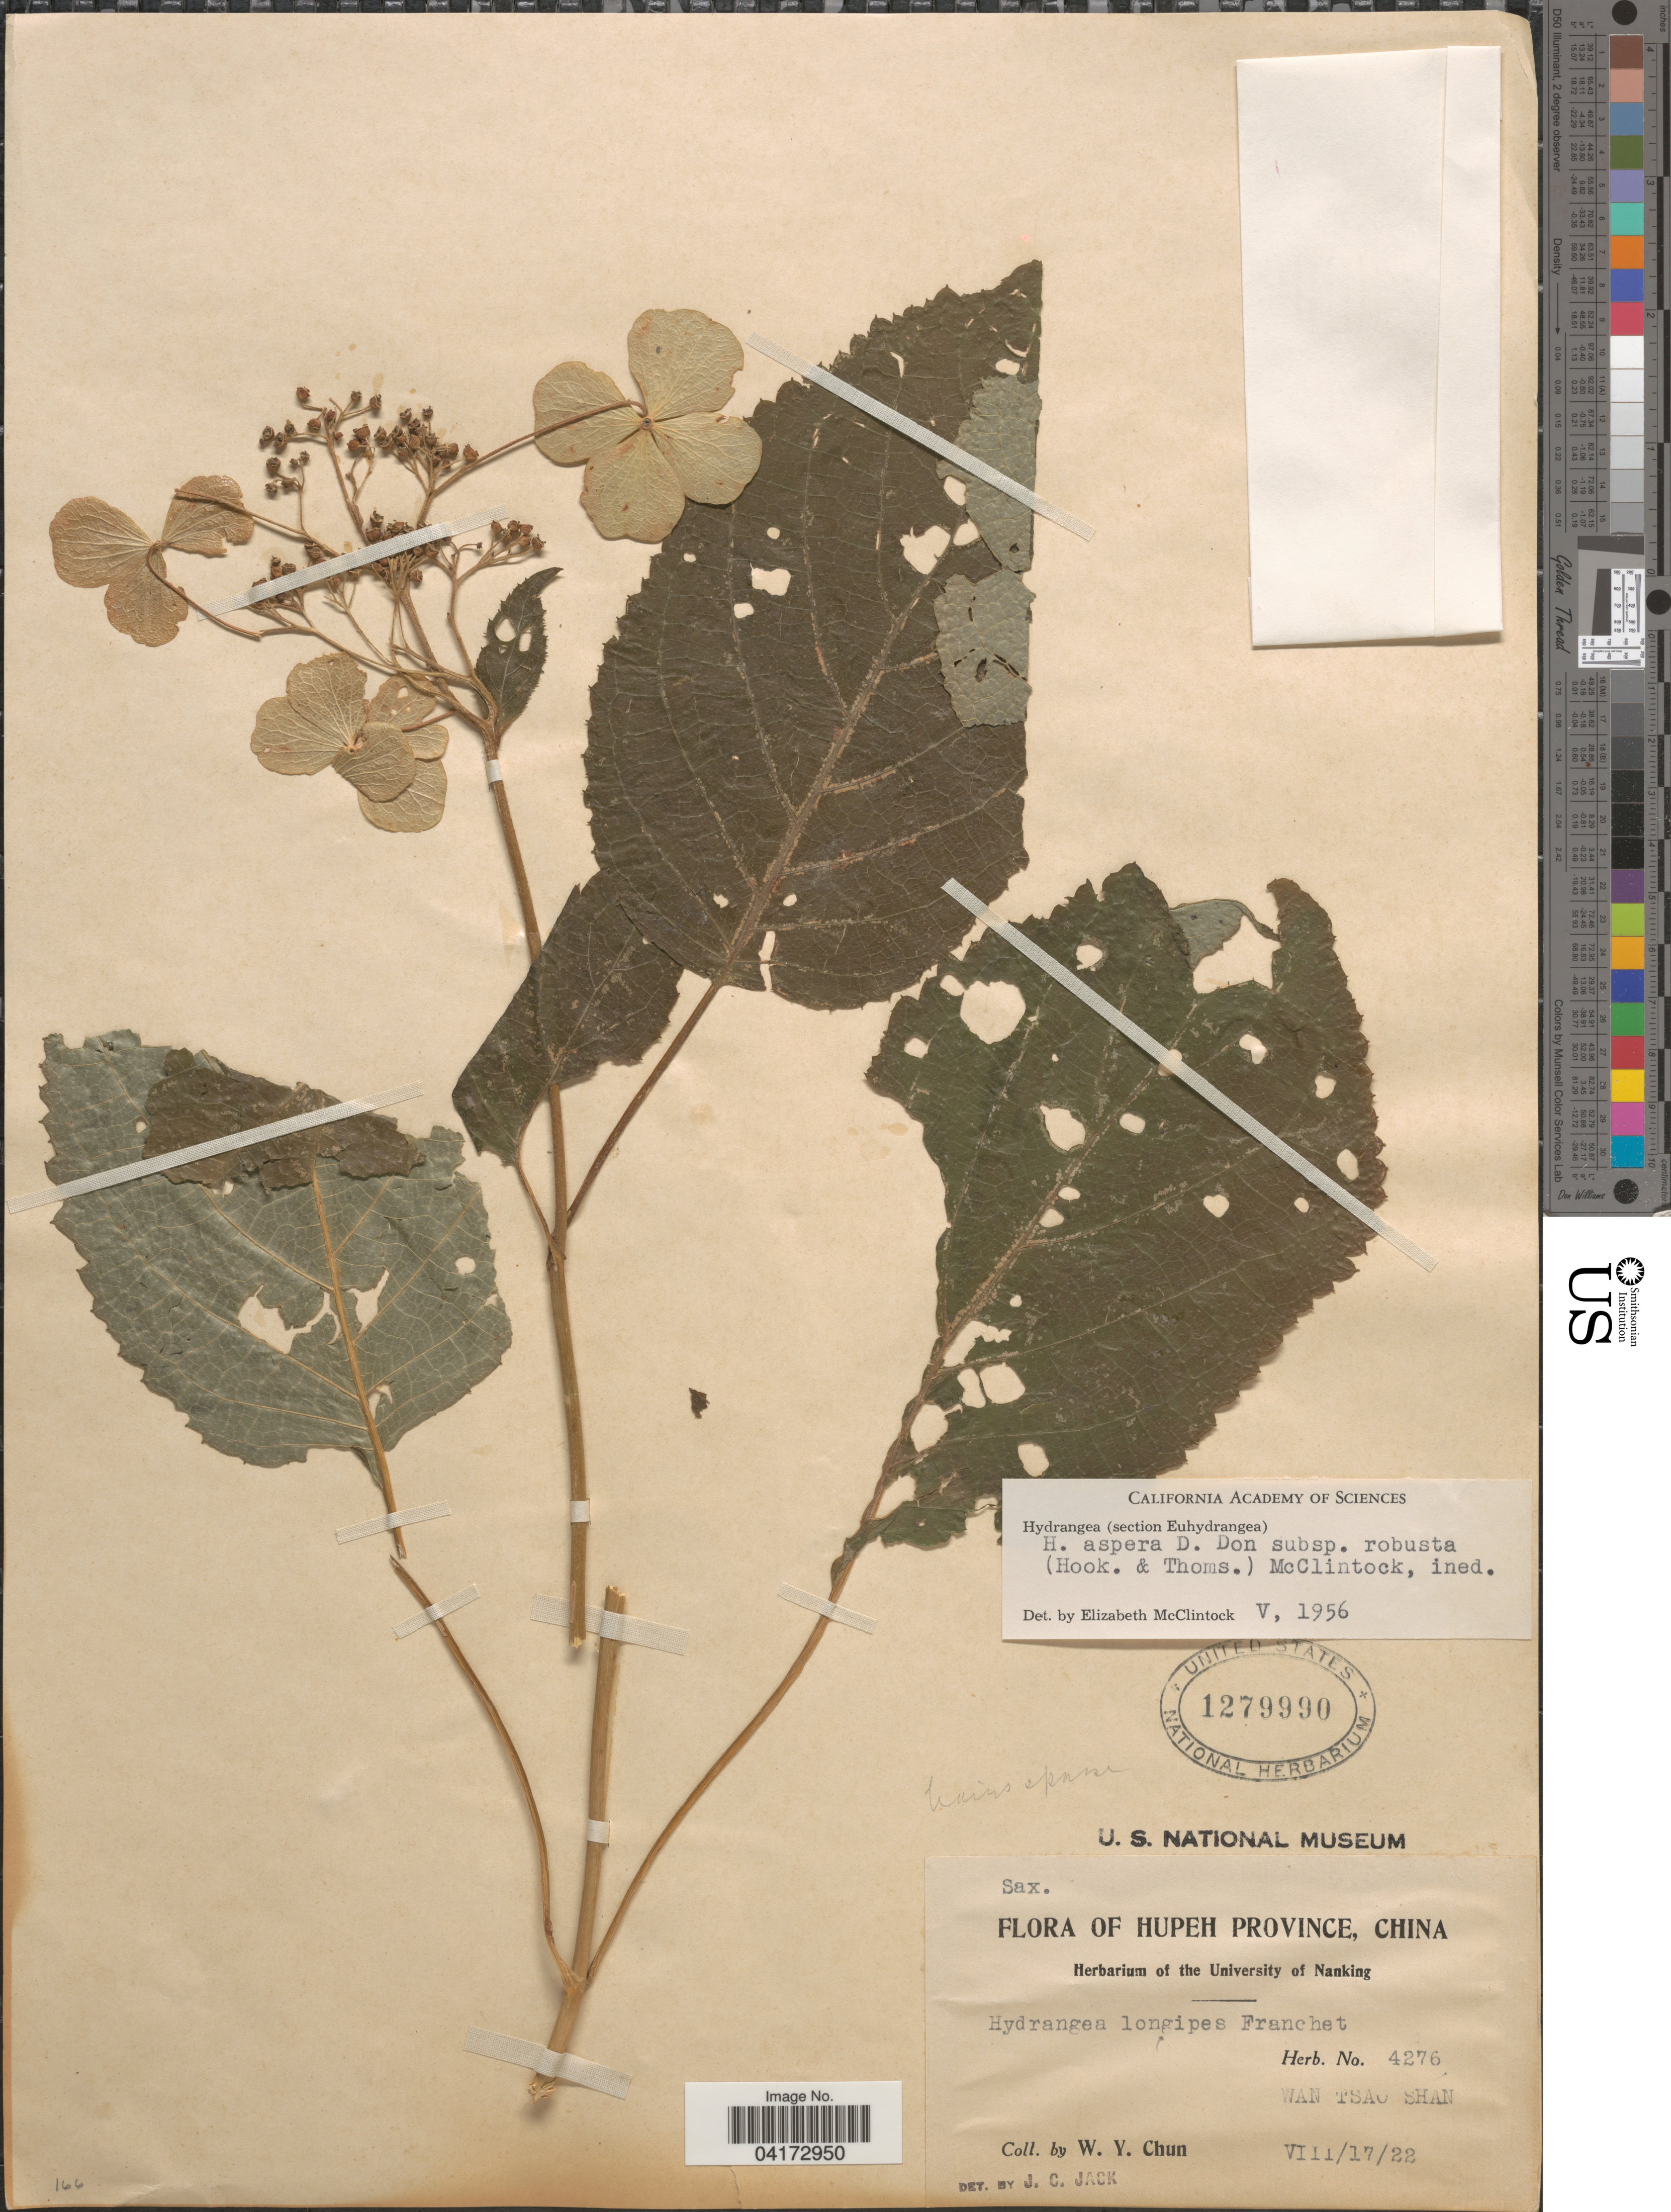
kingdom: Plantae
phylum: Tracheophyta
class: Magnoliopsida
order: Cornales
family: Hydrangeaceae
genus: Hydrangea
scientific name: Hydrangea aspera subsp. robusta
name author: (Hook. f. & Thomson) E. M. McClint.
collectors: W. Y. Chun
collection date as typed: Transcribed d/m/y: 17/8/22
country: China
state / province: Hubei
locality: Hupeh Province. Wan Tsao Shan.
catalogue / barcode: US 1279990